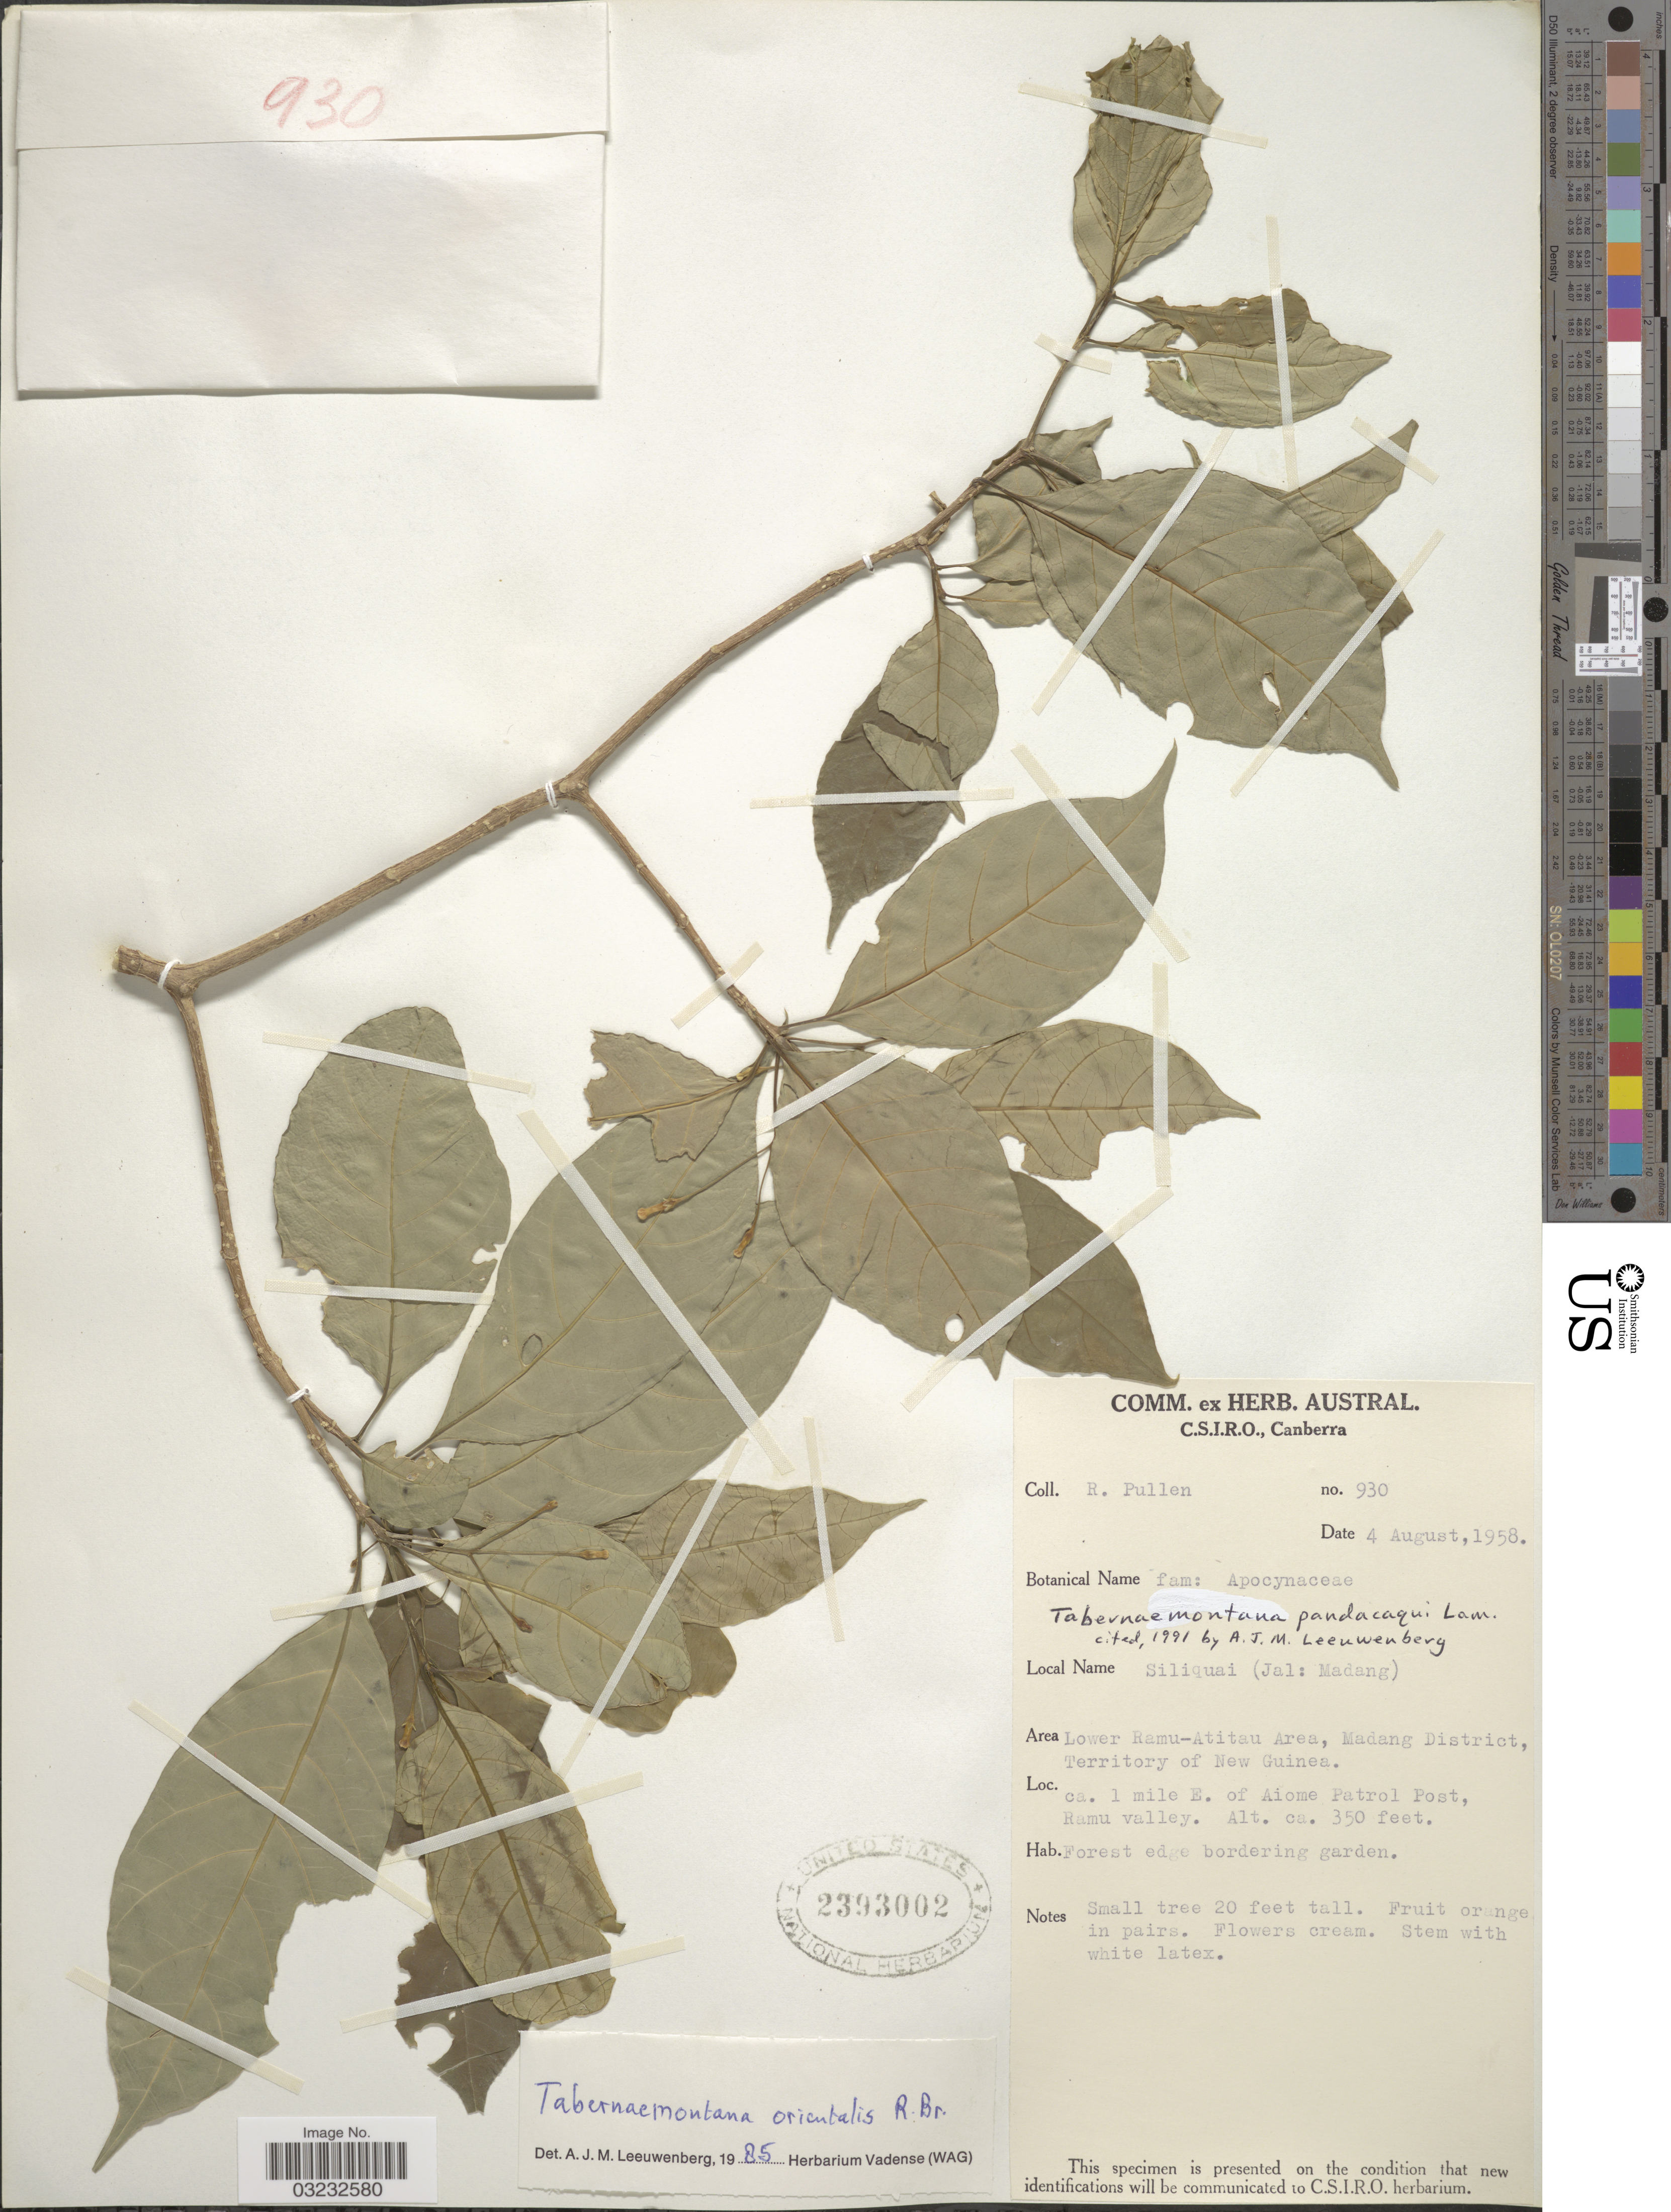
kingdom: Plantae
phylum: Tracheophyta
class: Magnoliopsida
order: Gentianales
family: Apocynaceae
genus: Tabernaemontana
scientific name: Tabernaemontana pandacaqui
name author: Poir.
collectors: R. Pullen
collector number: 930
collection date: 1958-08-04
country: Papua New Guinea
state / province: Madang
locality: Area Lower Ramu-Atitau Area, Madang District, Territory of New Guinea.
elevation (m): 107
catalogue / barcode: US 2393002